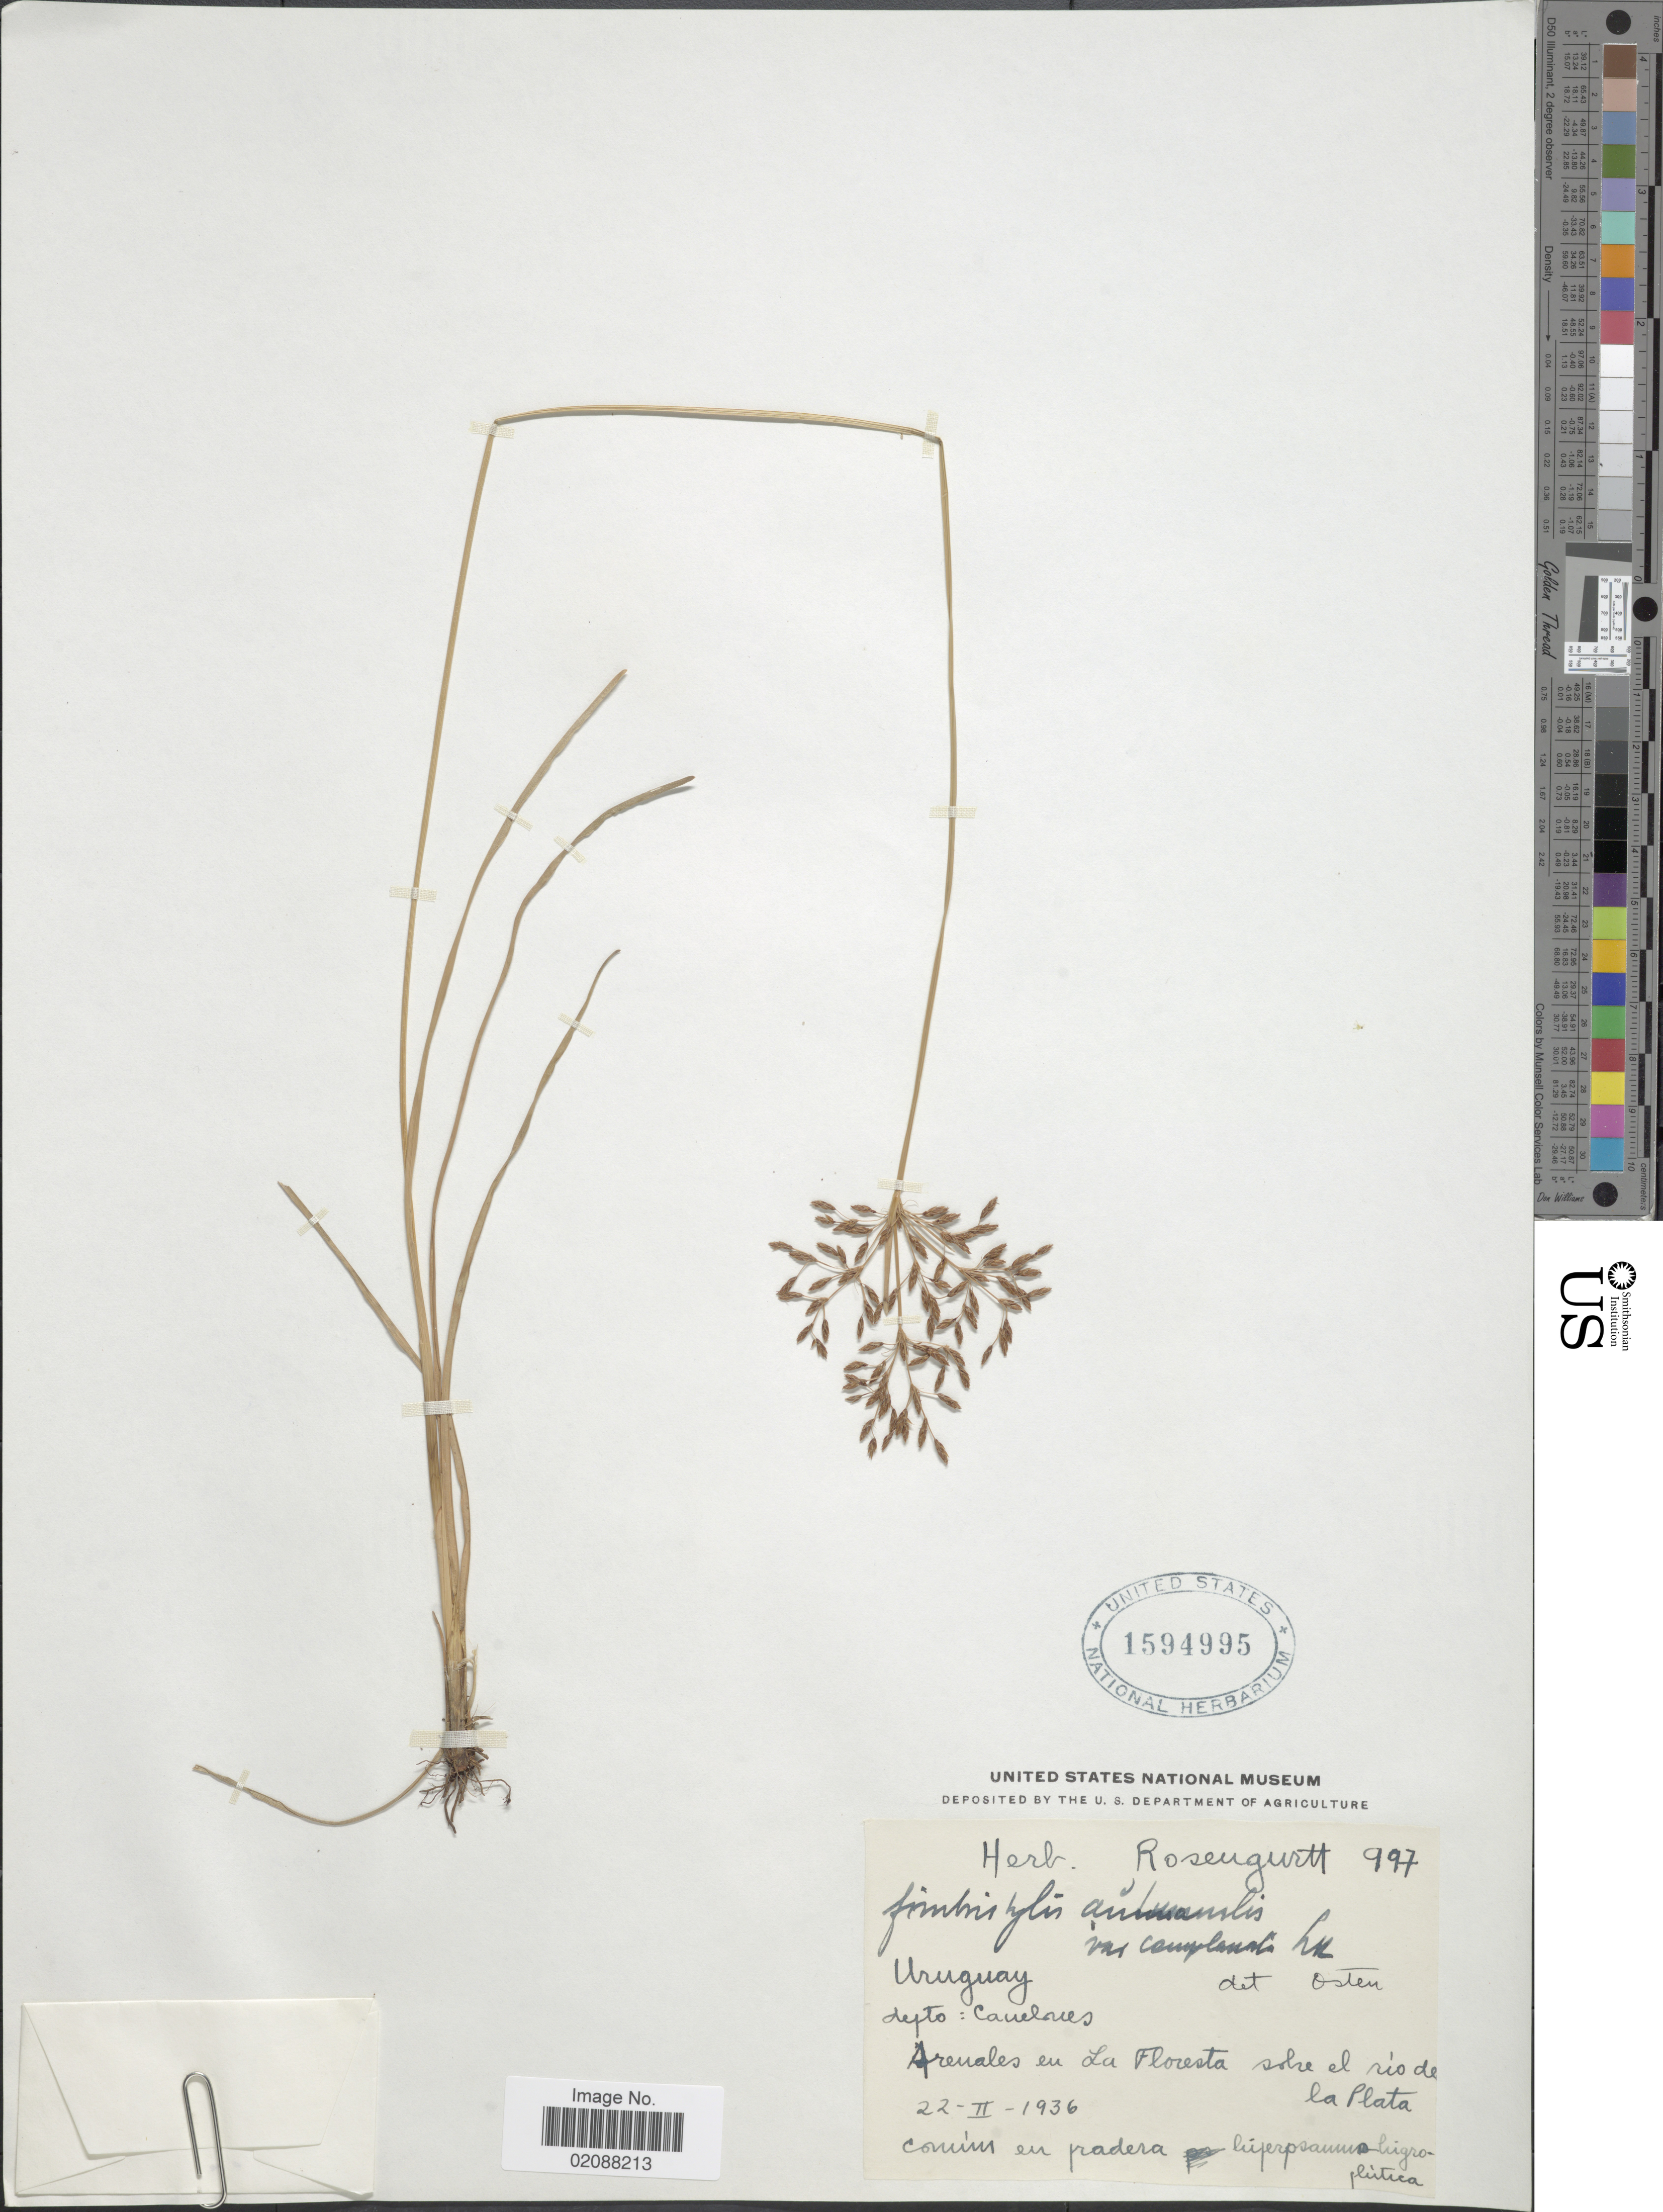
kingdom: Plantae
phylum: Tracheophyta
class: Liliopsida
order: Poales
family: Cyperaceae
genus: Fimbristylis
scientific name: Fimbristylis complanata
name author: (Retz.) Link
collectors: ex herb. Rosengurtt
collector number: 997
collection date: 1936-02-22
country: Uruguay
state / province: Canelones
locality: Arenales en La Floresta sobre el rio de la Plata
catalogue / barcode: US 1594995